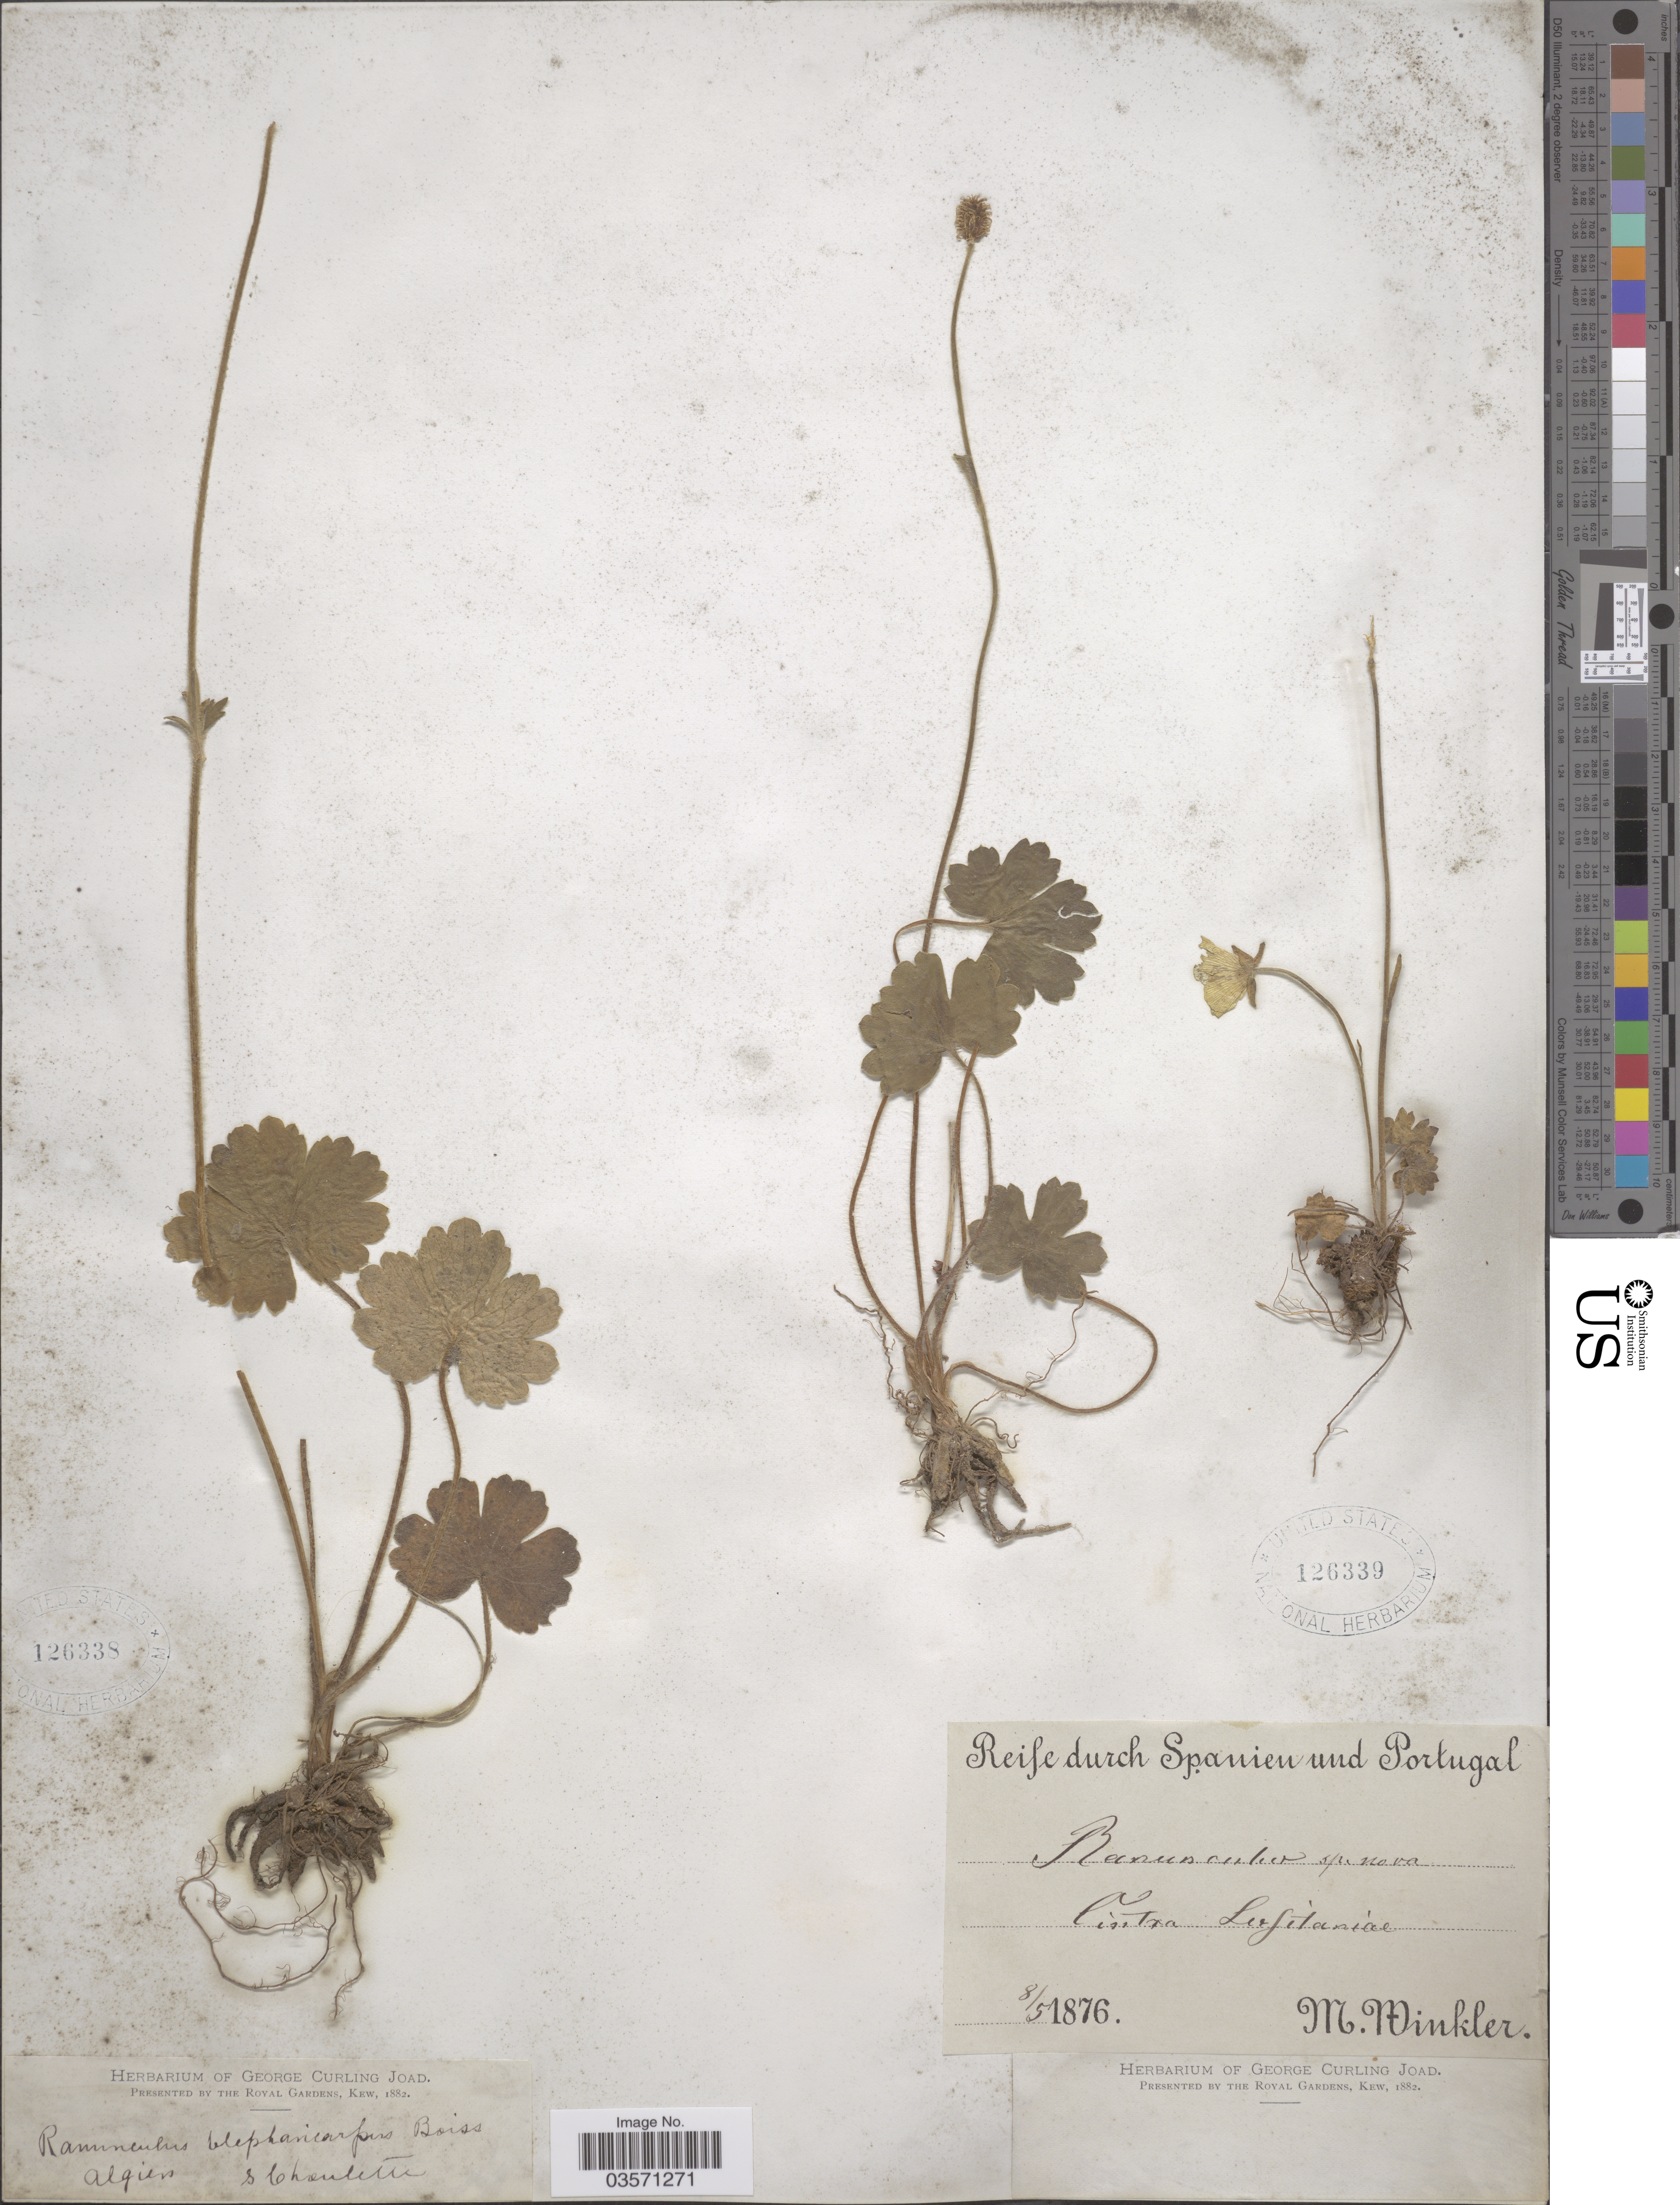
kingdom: Plantae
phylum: Tracheophyta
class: Magnoliopsida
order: Ranunculales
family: Ranunculaceae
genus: Ranunculus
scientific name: Ranunculus blepharicarpos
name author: Boiss.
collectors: S. Choulette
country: Algeria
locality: Algiers.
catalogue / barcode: US 126338